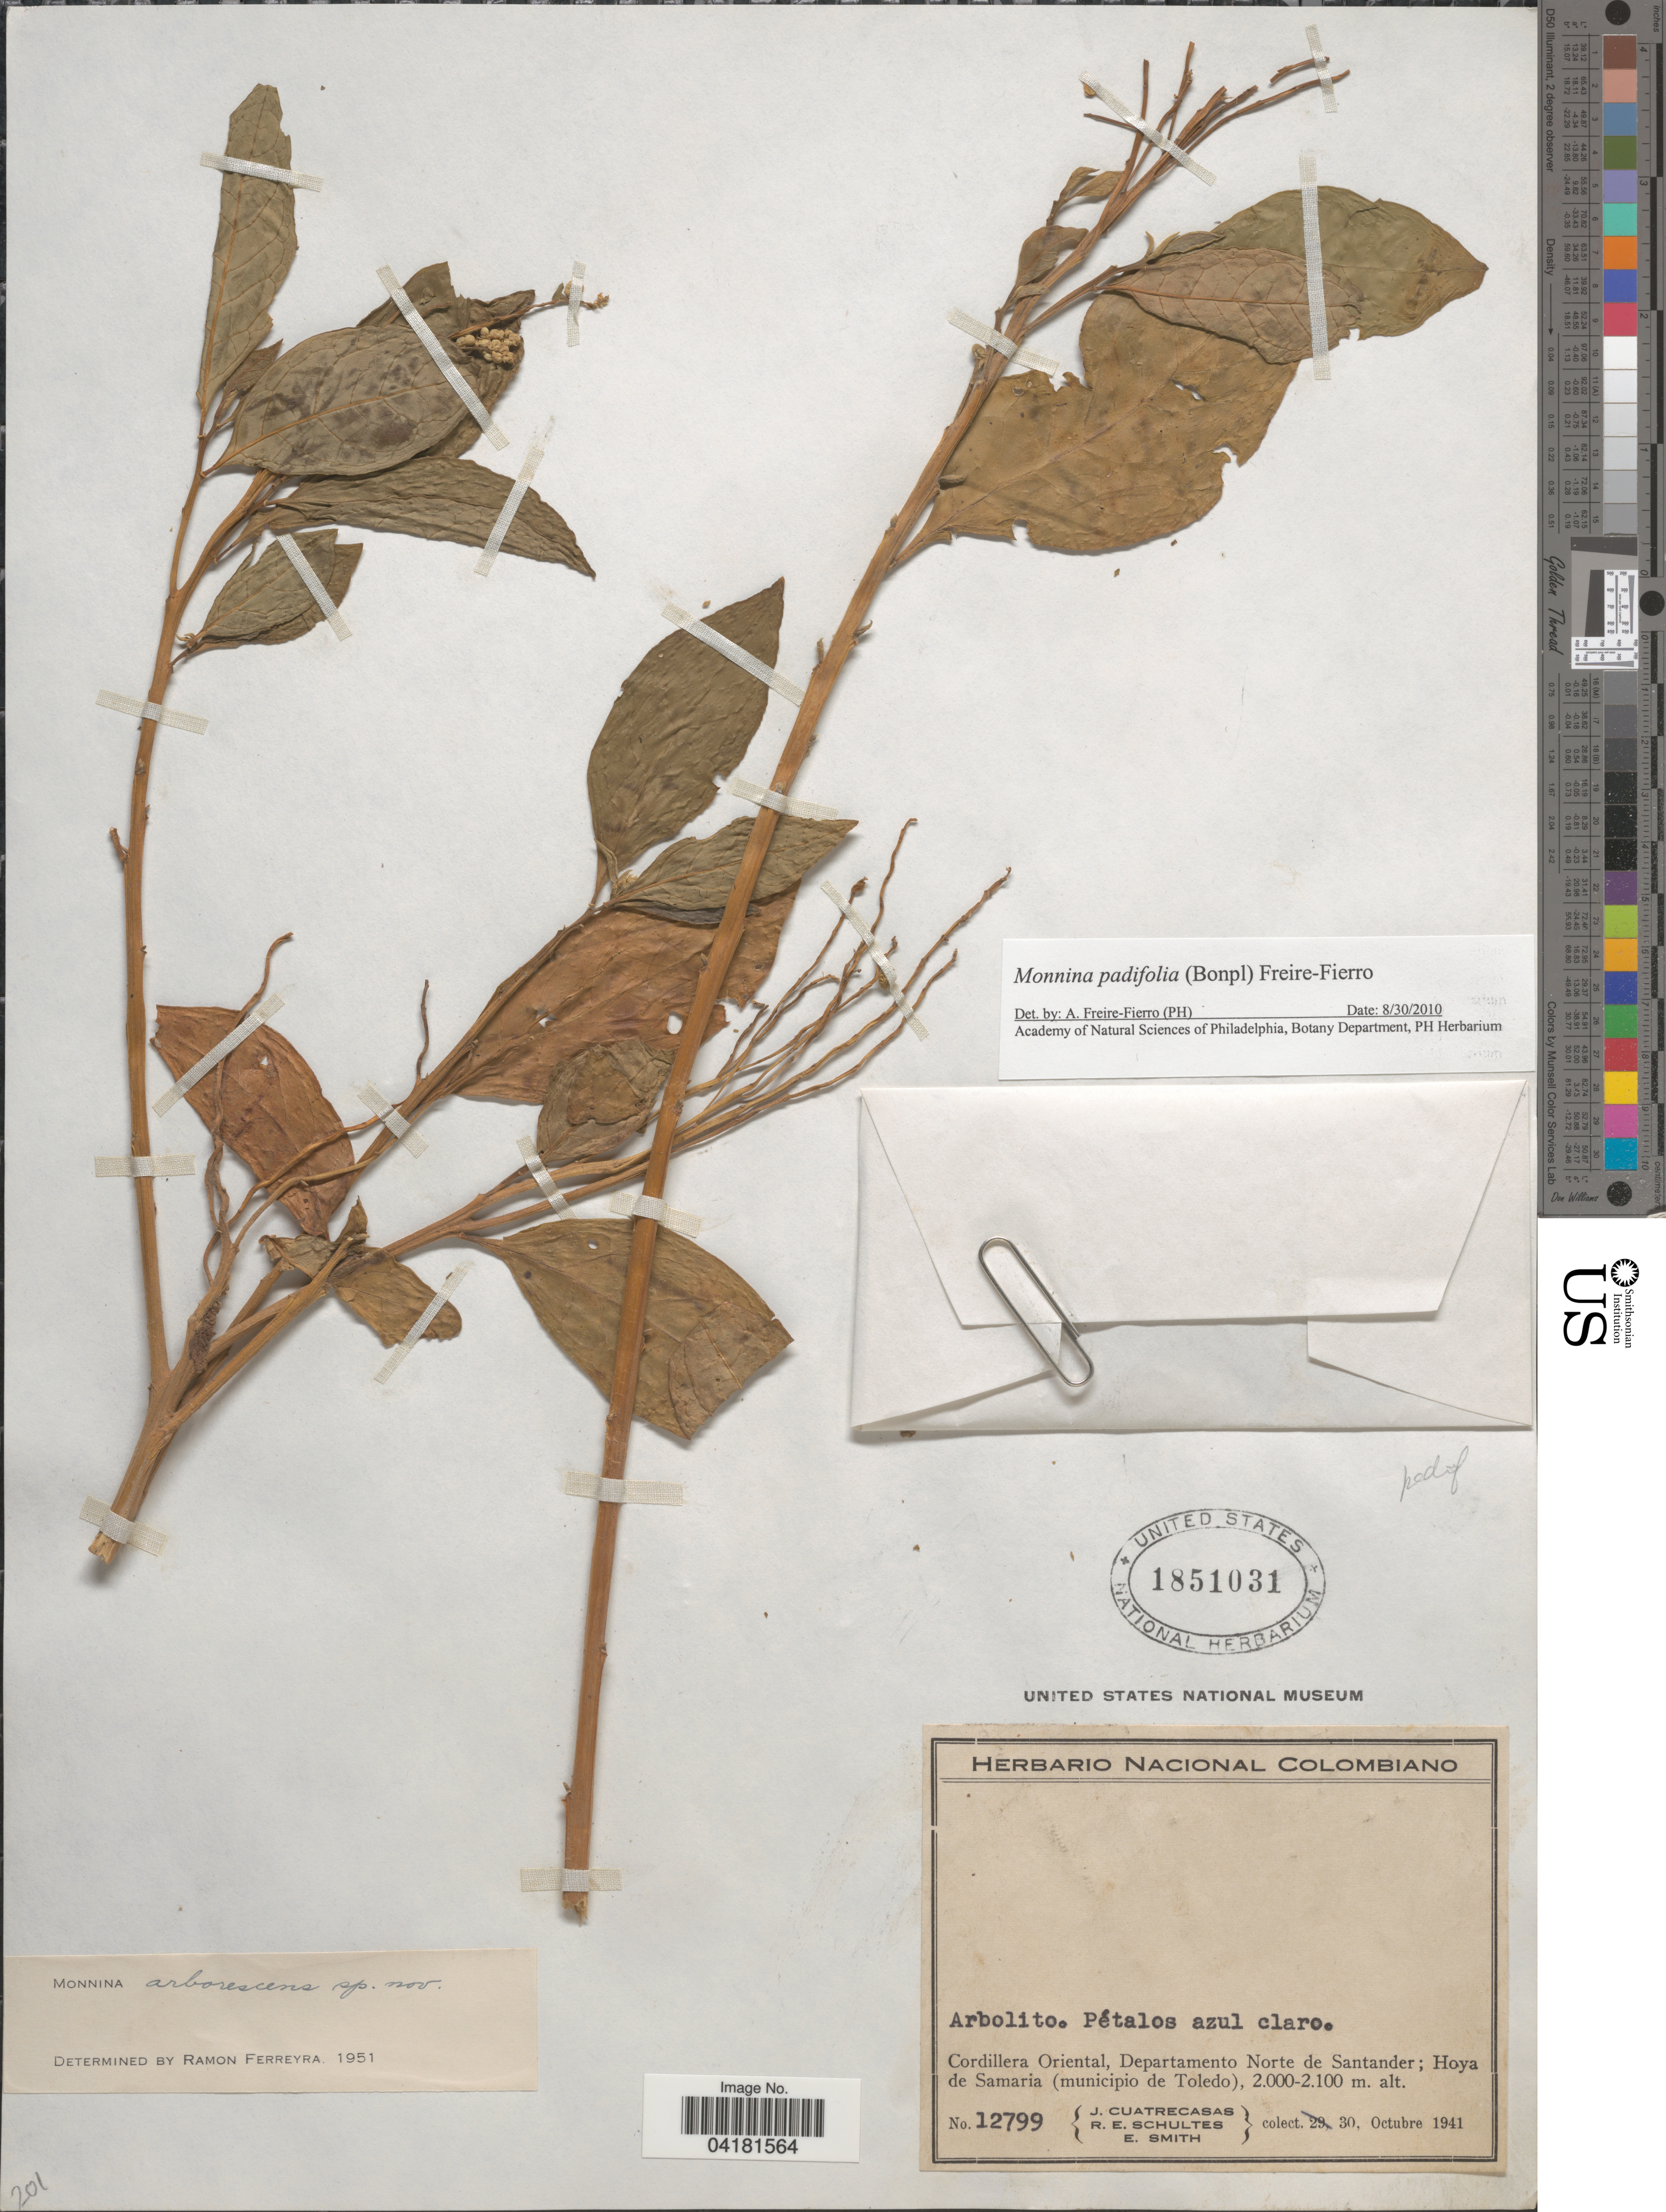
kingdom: Plantae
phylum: Tracheophyta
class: Magnoliopsida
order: Fabales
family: Polygalaceae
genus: Monnina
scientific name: Monnina padifolia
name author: (Bonpl.) Freire-Fierro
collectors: J. Cuatrecasas, R. E. Schultes & E. Smith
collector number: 12799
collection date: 1941-10-30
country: Colombia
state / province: Norte de Santander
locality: Cordillera Oriental, Departamento Norte de Santander; Hoya de Samaria (municipio de Toledo).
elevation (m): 2000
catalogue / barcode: US 1851031